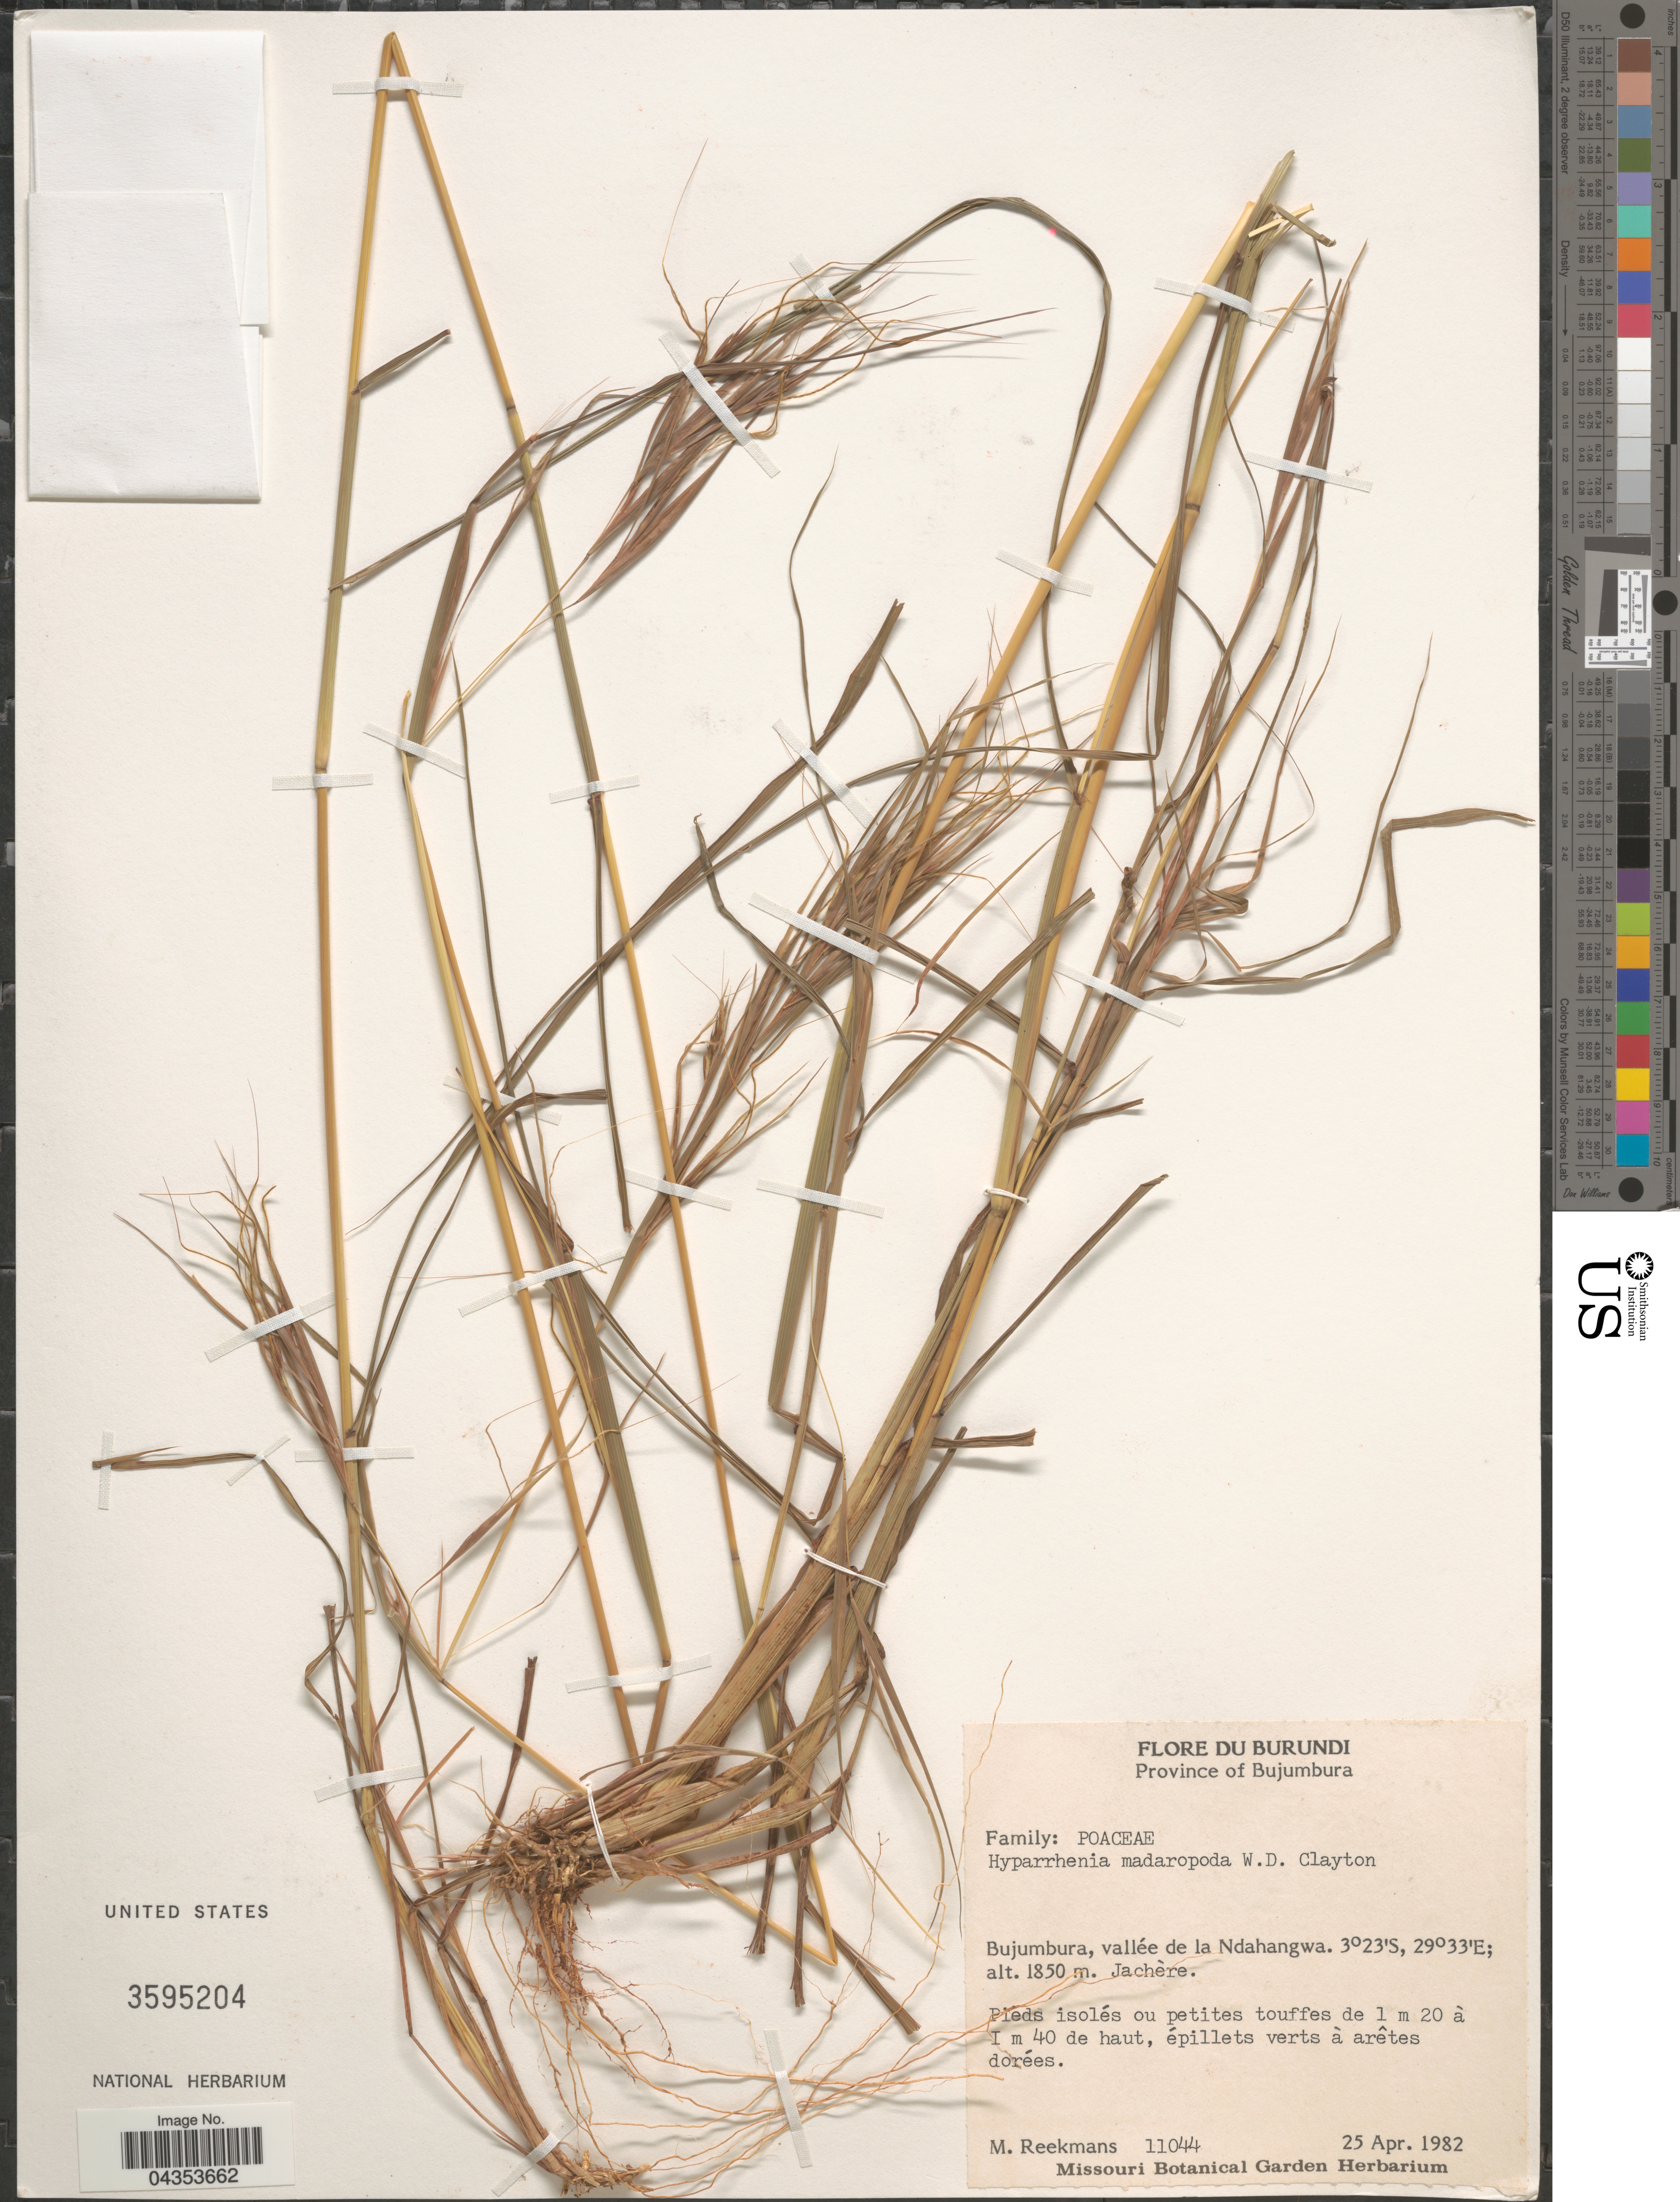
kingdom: Plantae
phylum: Tracheophyta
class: Liliopsida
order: Poales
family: Poaceae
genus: Hyparrhenia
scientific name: Hyparrhenia madaropoda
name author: Clayton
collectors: M. Reekmans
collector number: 11044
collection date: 1982-04-25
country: Burundi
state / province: Bujumura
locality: Bujumbura, vallée de la Ndahangwa.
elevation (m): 1850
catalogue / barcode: US 3595204